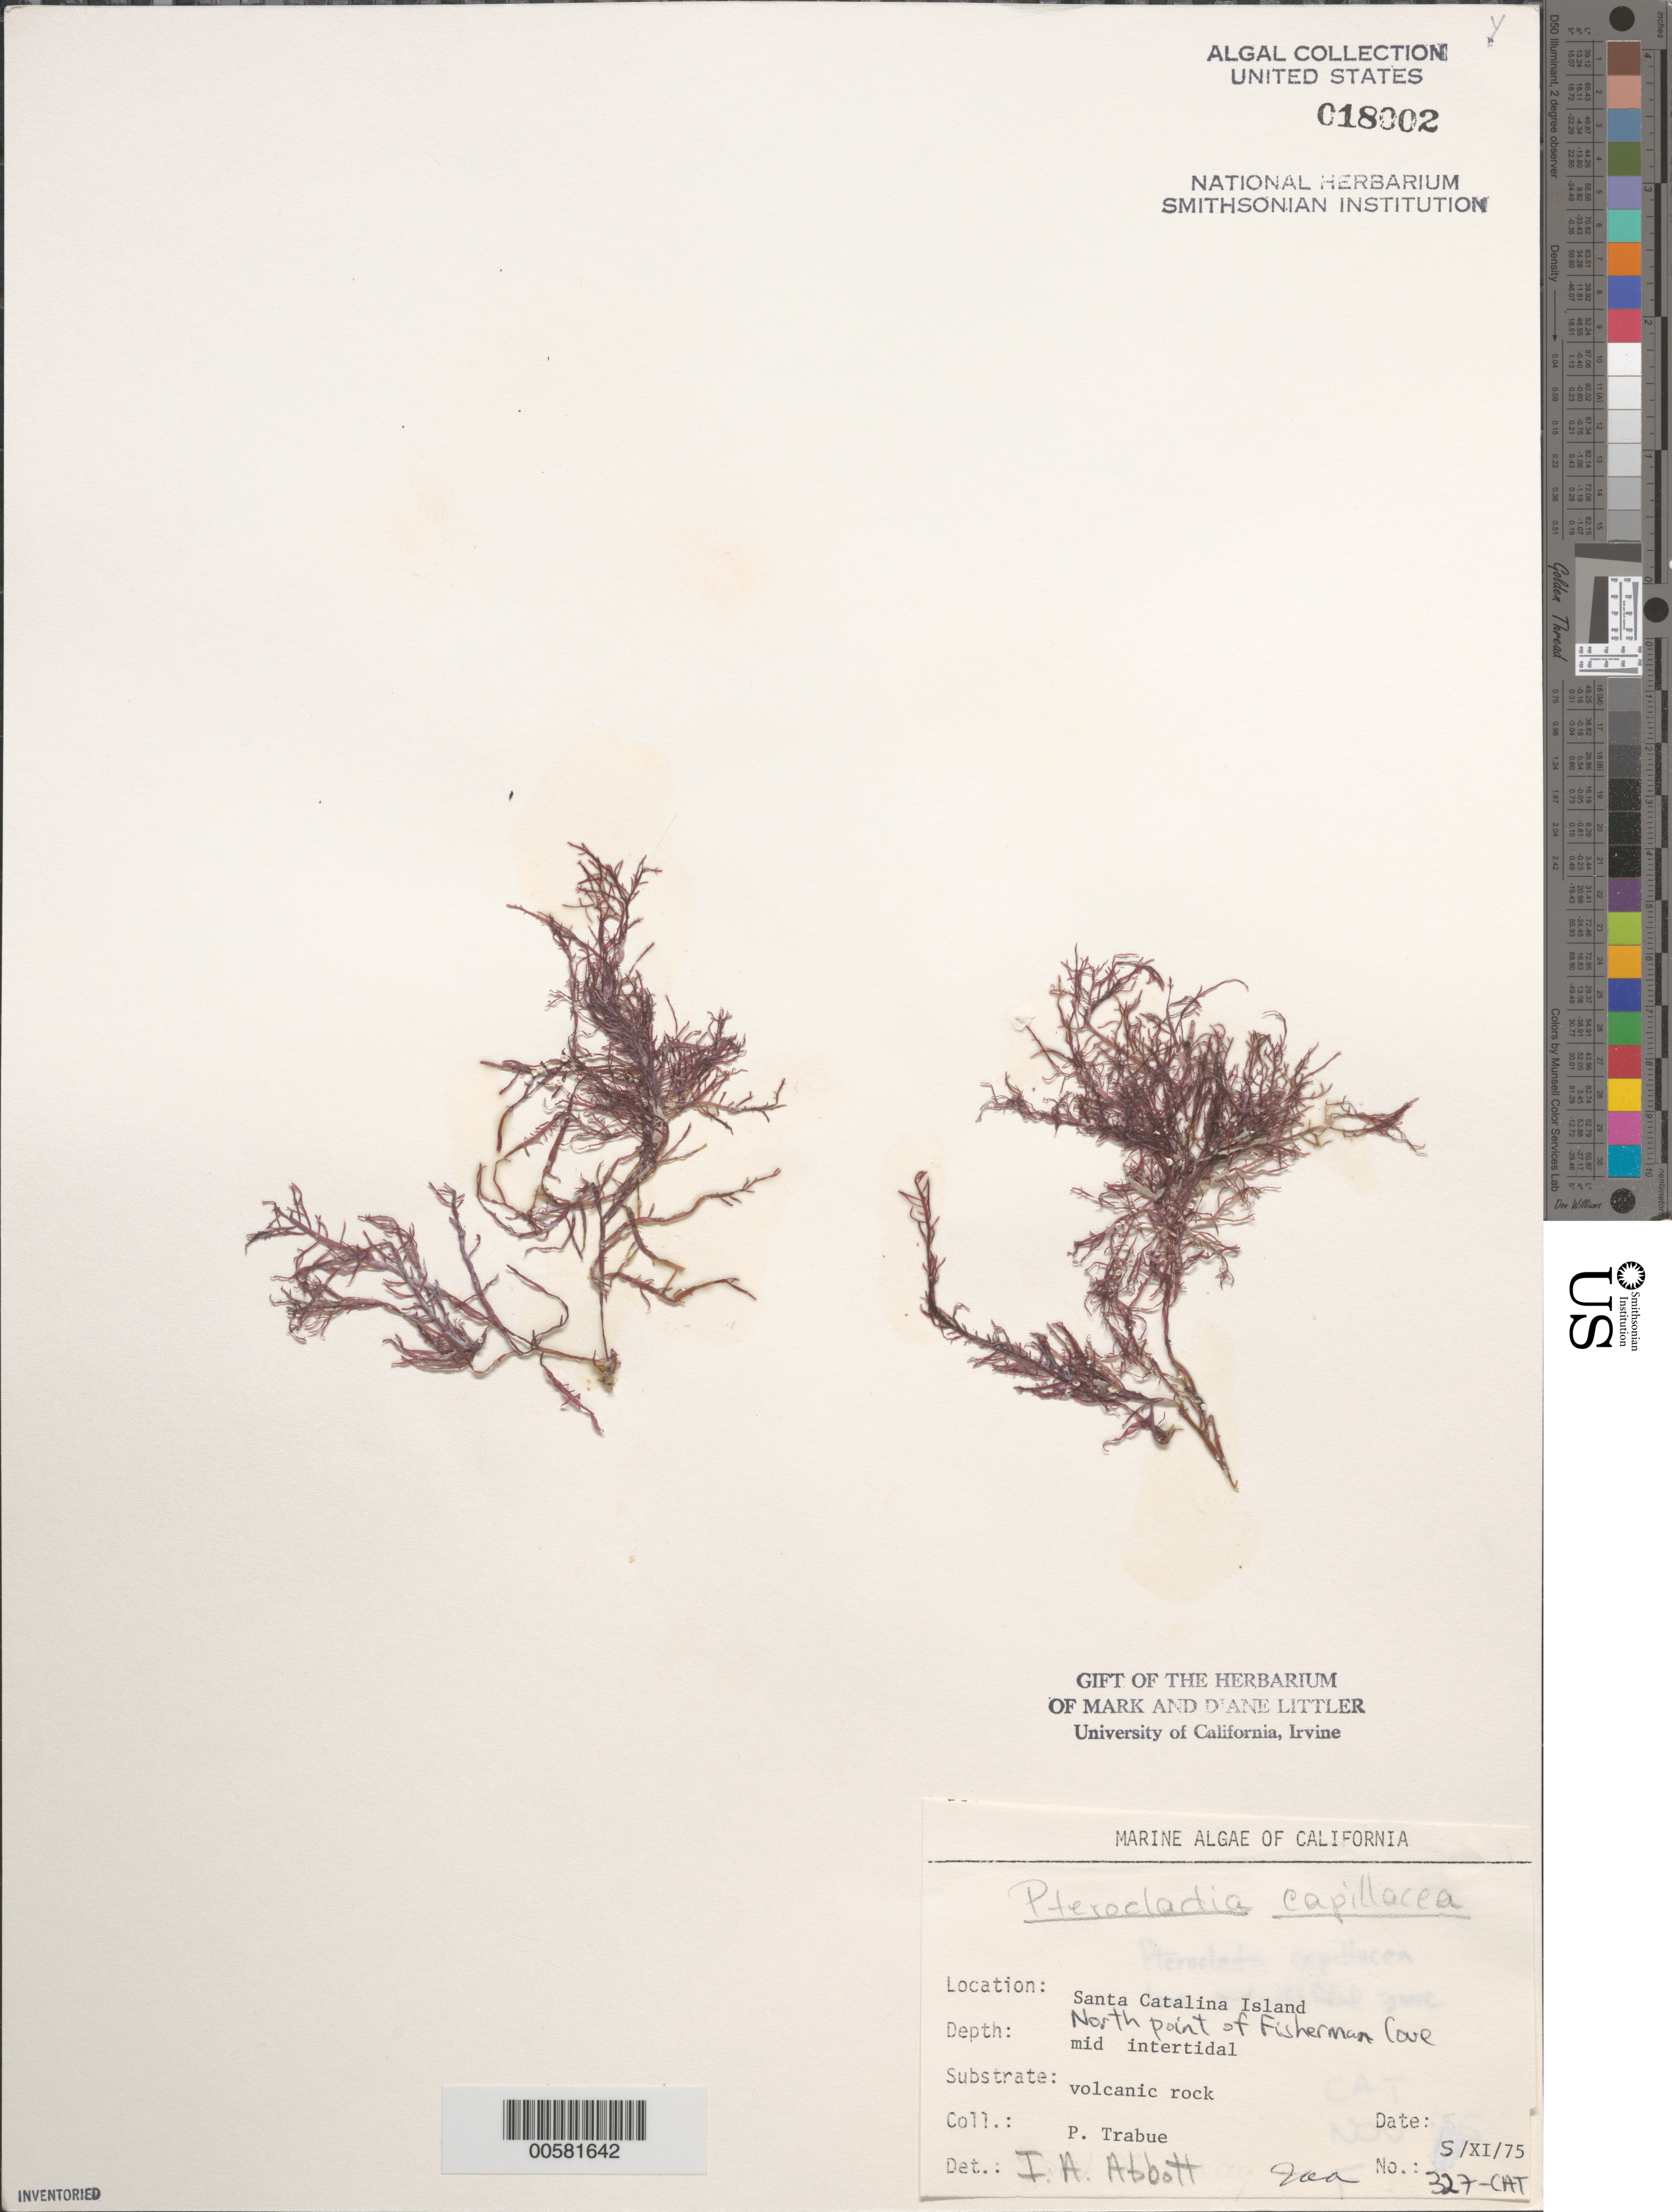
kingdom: Plantae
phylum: Rhodophyta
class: Florideophyceae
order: Gelidiales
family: Pterocladiaceae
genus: Pterocladiella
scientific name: Pterocladiella capillacea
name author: (S.G. Gmel.) Santelices & Hommers.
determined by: Algae name updating Project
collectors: P. J. Trabue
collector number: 327-cat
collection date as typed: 05 Nov 1975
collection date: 1975-11-05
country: United States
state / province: California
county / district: Los Angeles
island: Santa Catalina Island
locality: Fishermen Cove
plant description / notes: BLM-SOCALBIGHT Rocky Intertidal Survey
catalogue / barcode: US 18002